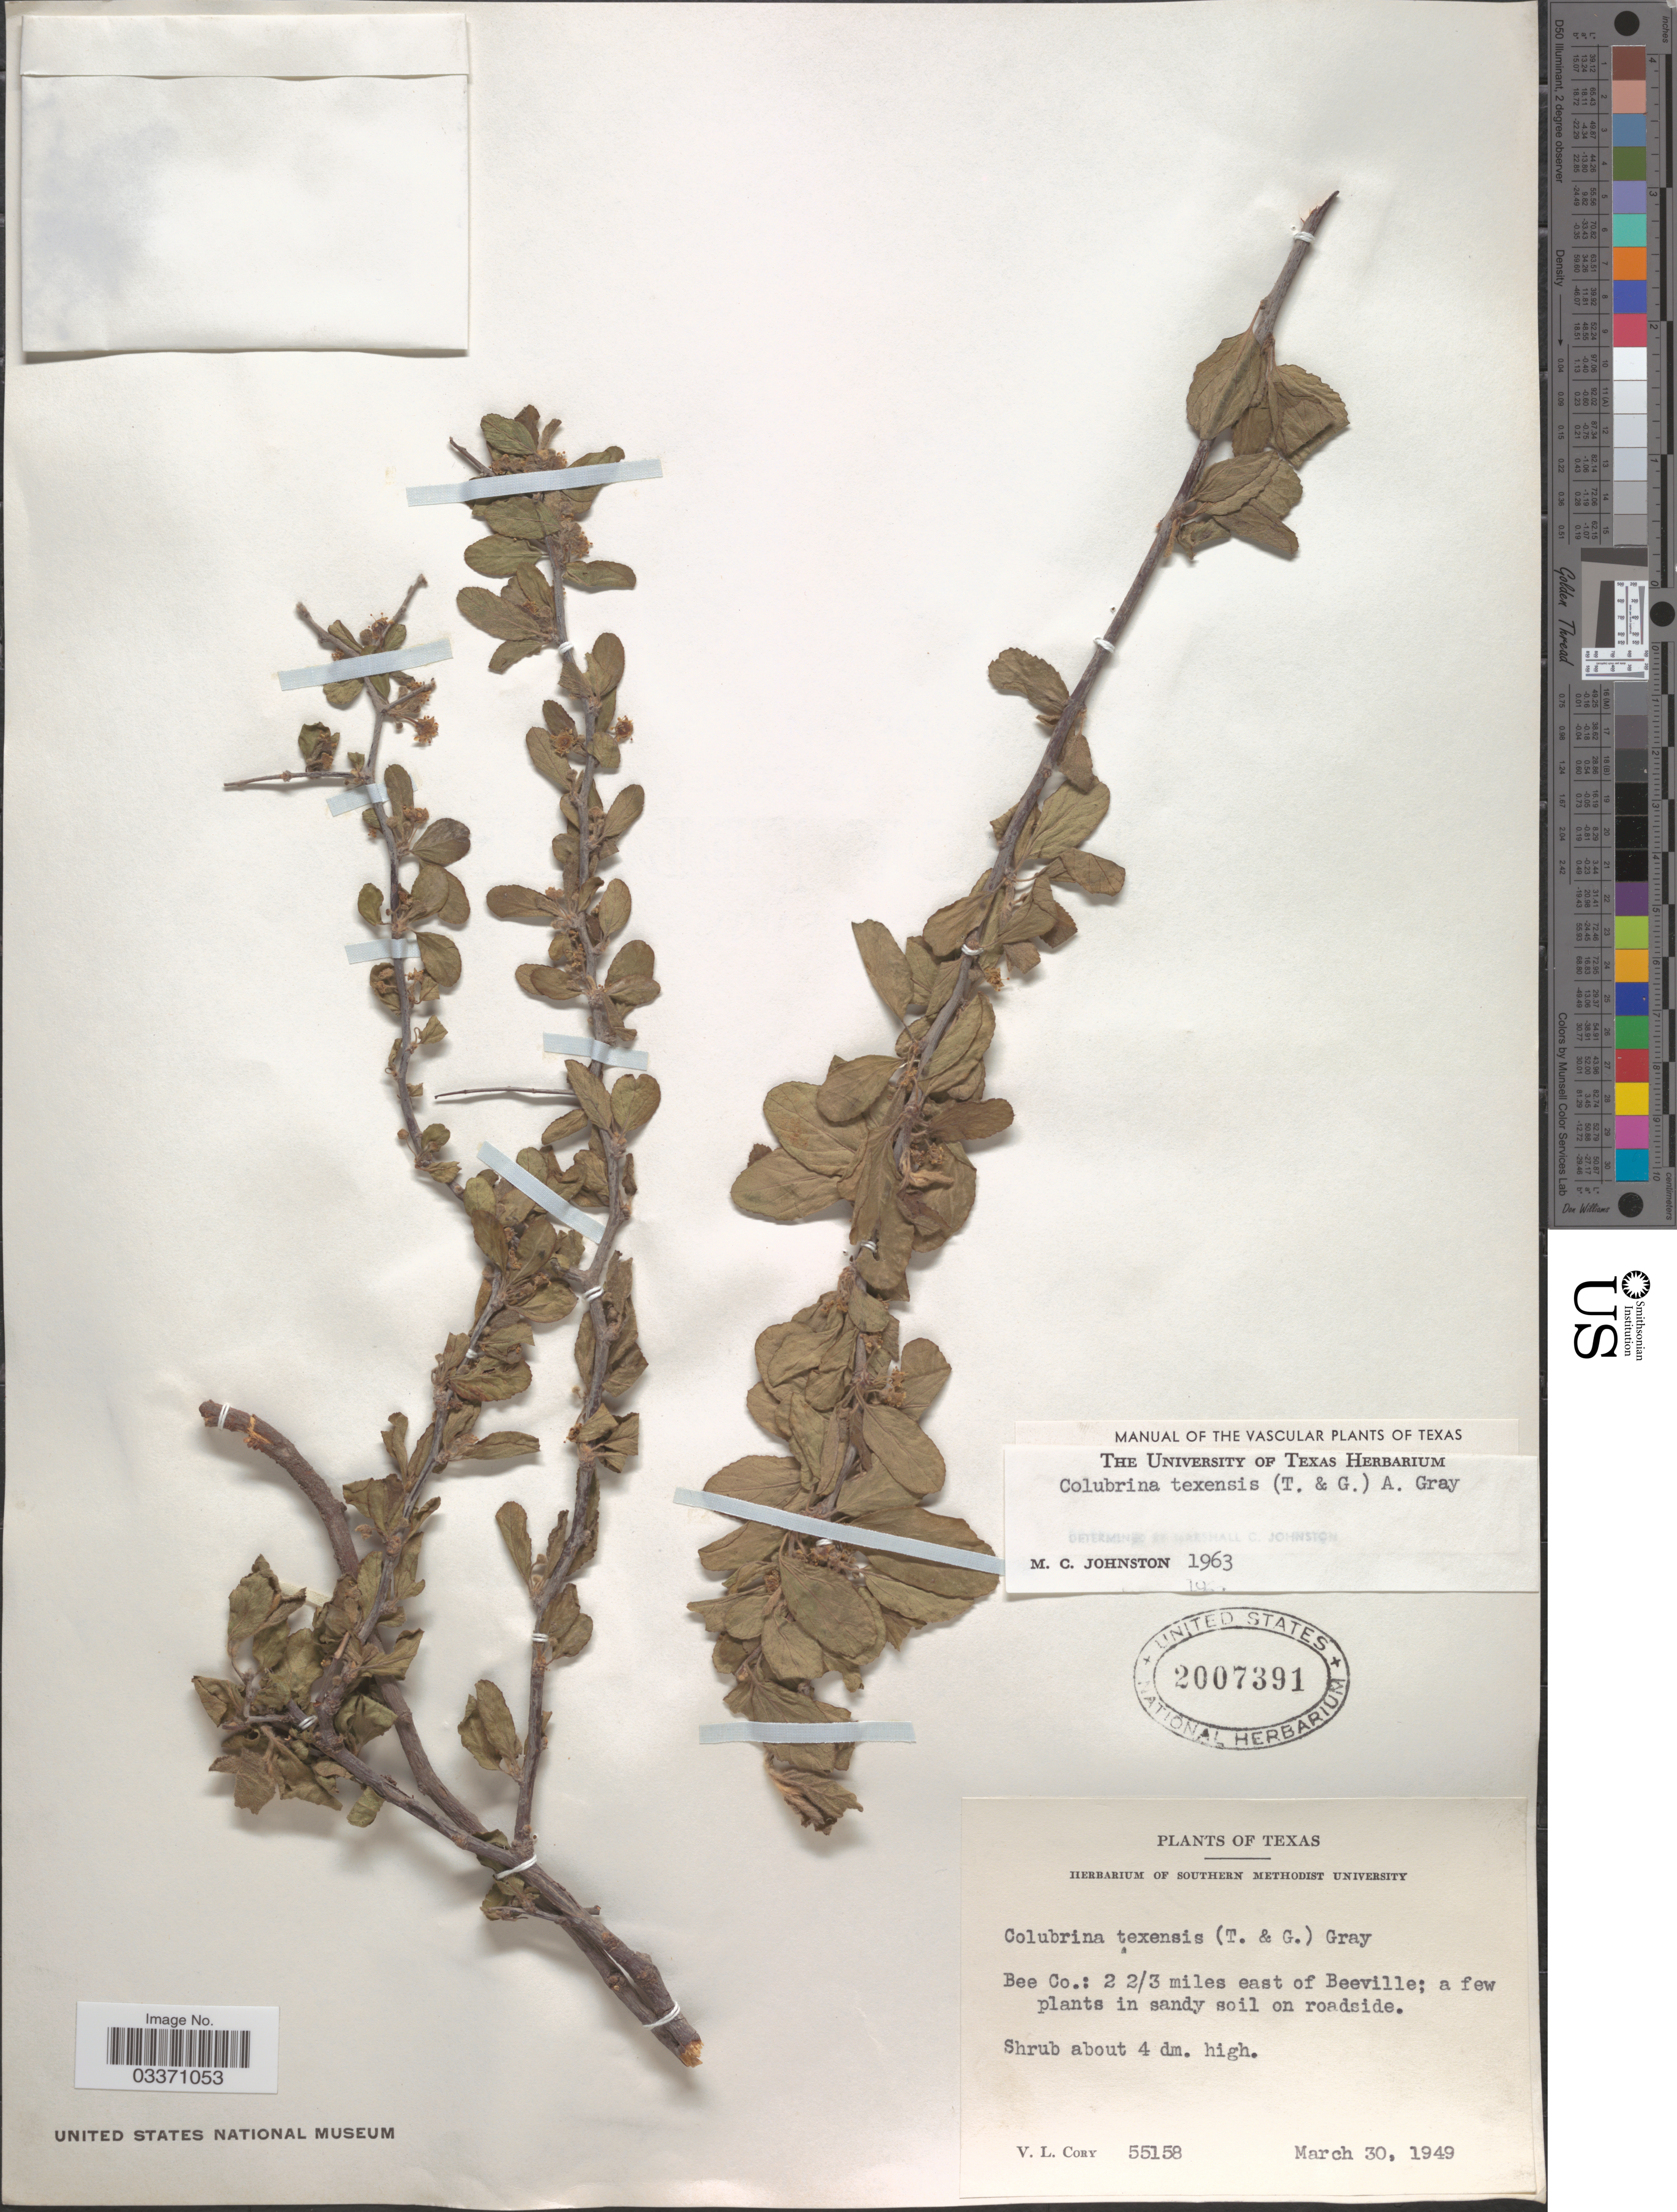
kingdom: Plantae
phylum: Tracheophyta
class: Magnoliopsida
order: Rosales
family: Rhamnaceae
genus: Colubrina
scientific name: Colubrina texensis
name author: (Torr. & A. Gray) A. Gray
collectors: V. Cory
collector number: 55158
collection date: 1949-03-30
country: United States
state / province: Texas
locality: Bee Co.: 2 2/3 miles east of Beeville.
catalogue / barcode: US 2007391